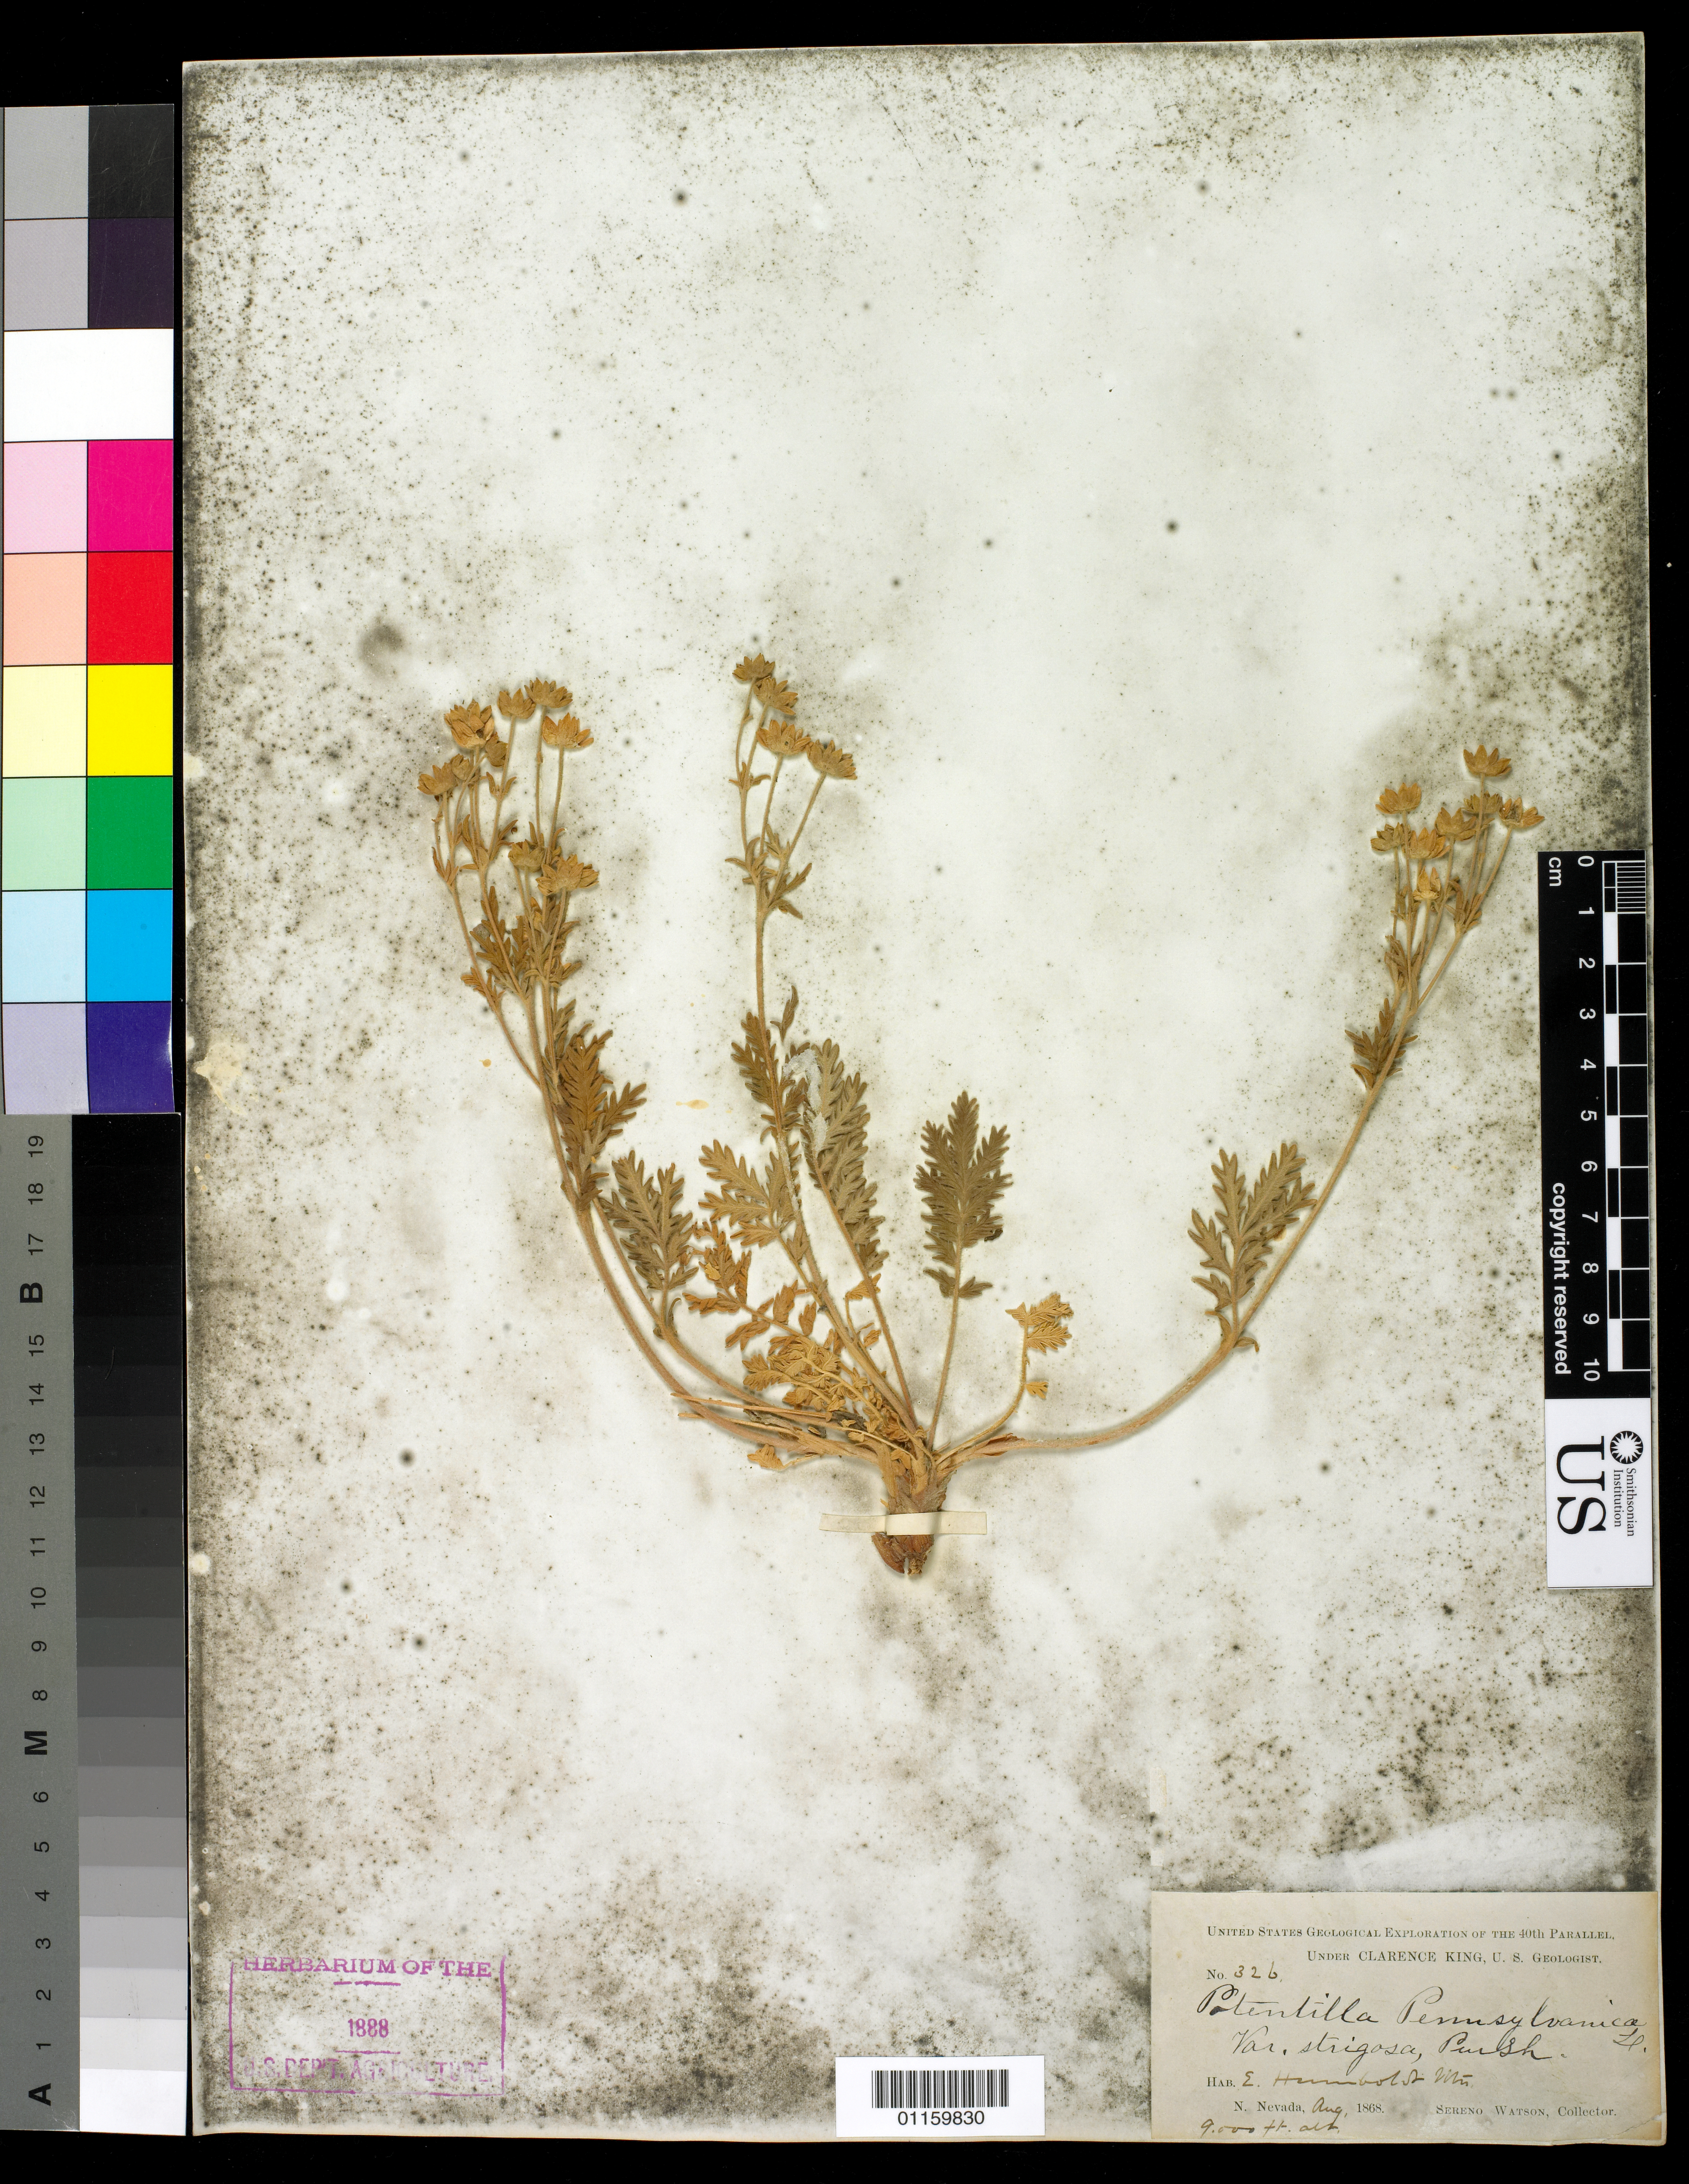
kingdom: Plantae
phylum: Tracheophyta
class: Magnoliopsida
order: Rosales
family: Rosaceae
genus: Potentilla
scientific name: Potentilla pensylvanica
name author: L.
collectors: S. Watson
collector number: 326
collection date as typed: Aug 1868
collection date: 1868-08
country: United States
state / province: Nevada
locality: E. Humboldt Mts.,N.Nevada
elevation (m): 2743